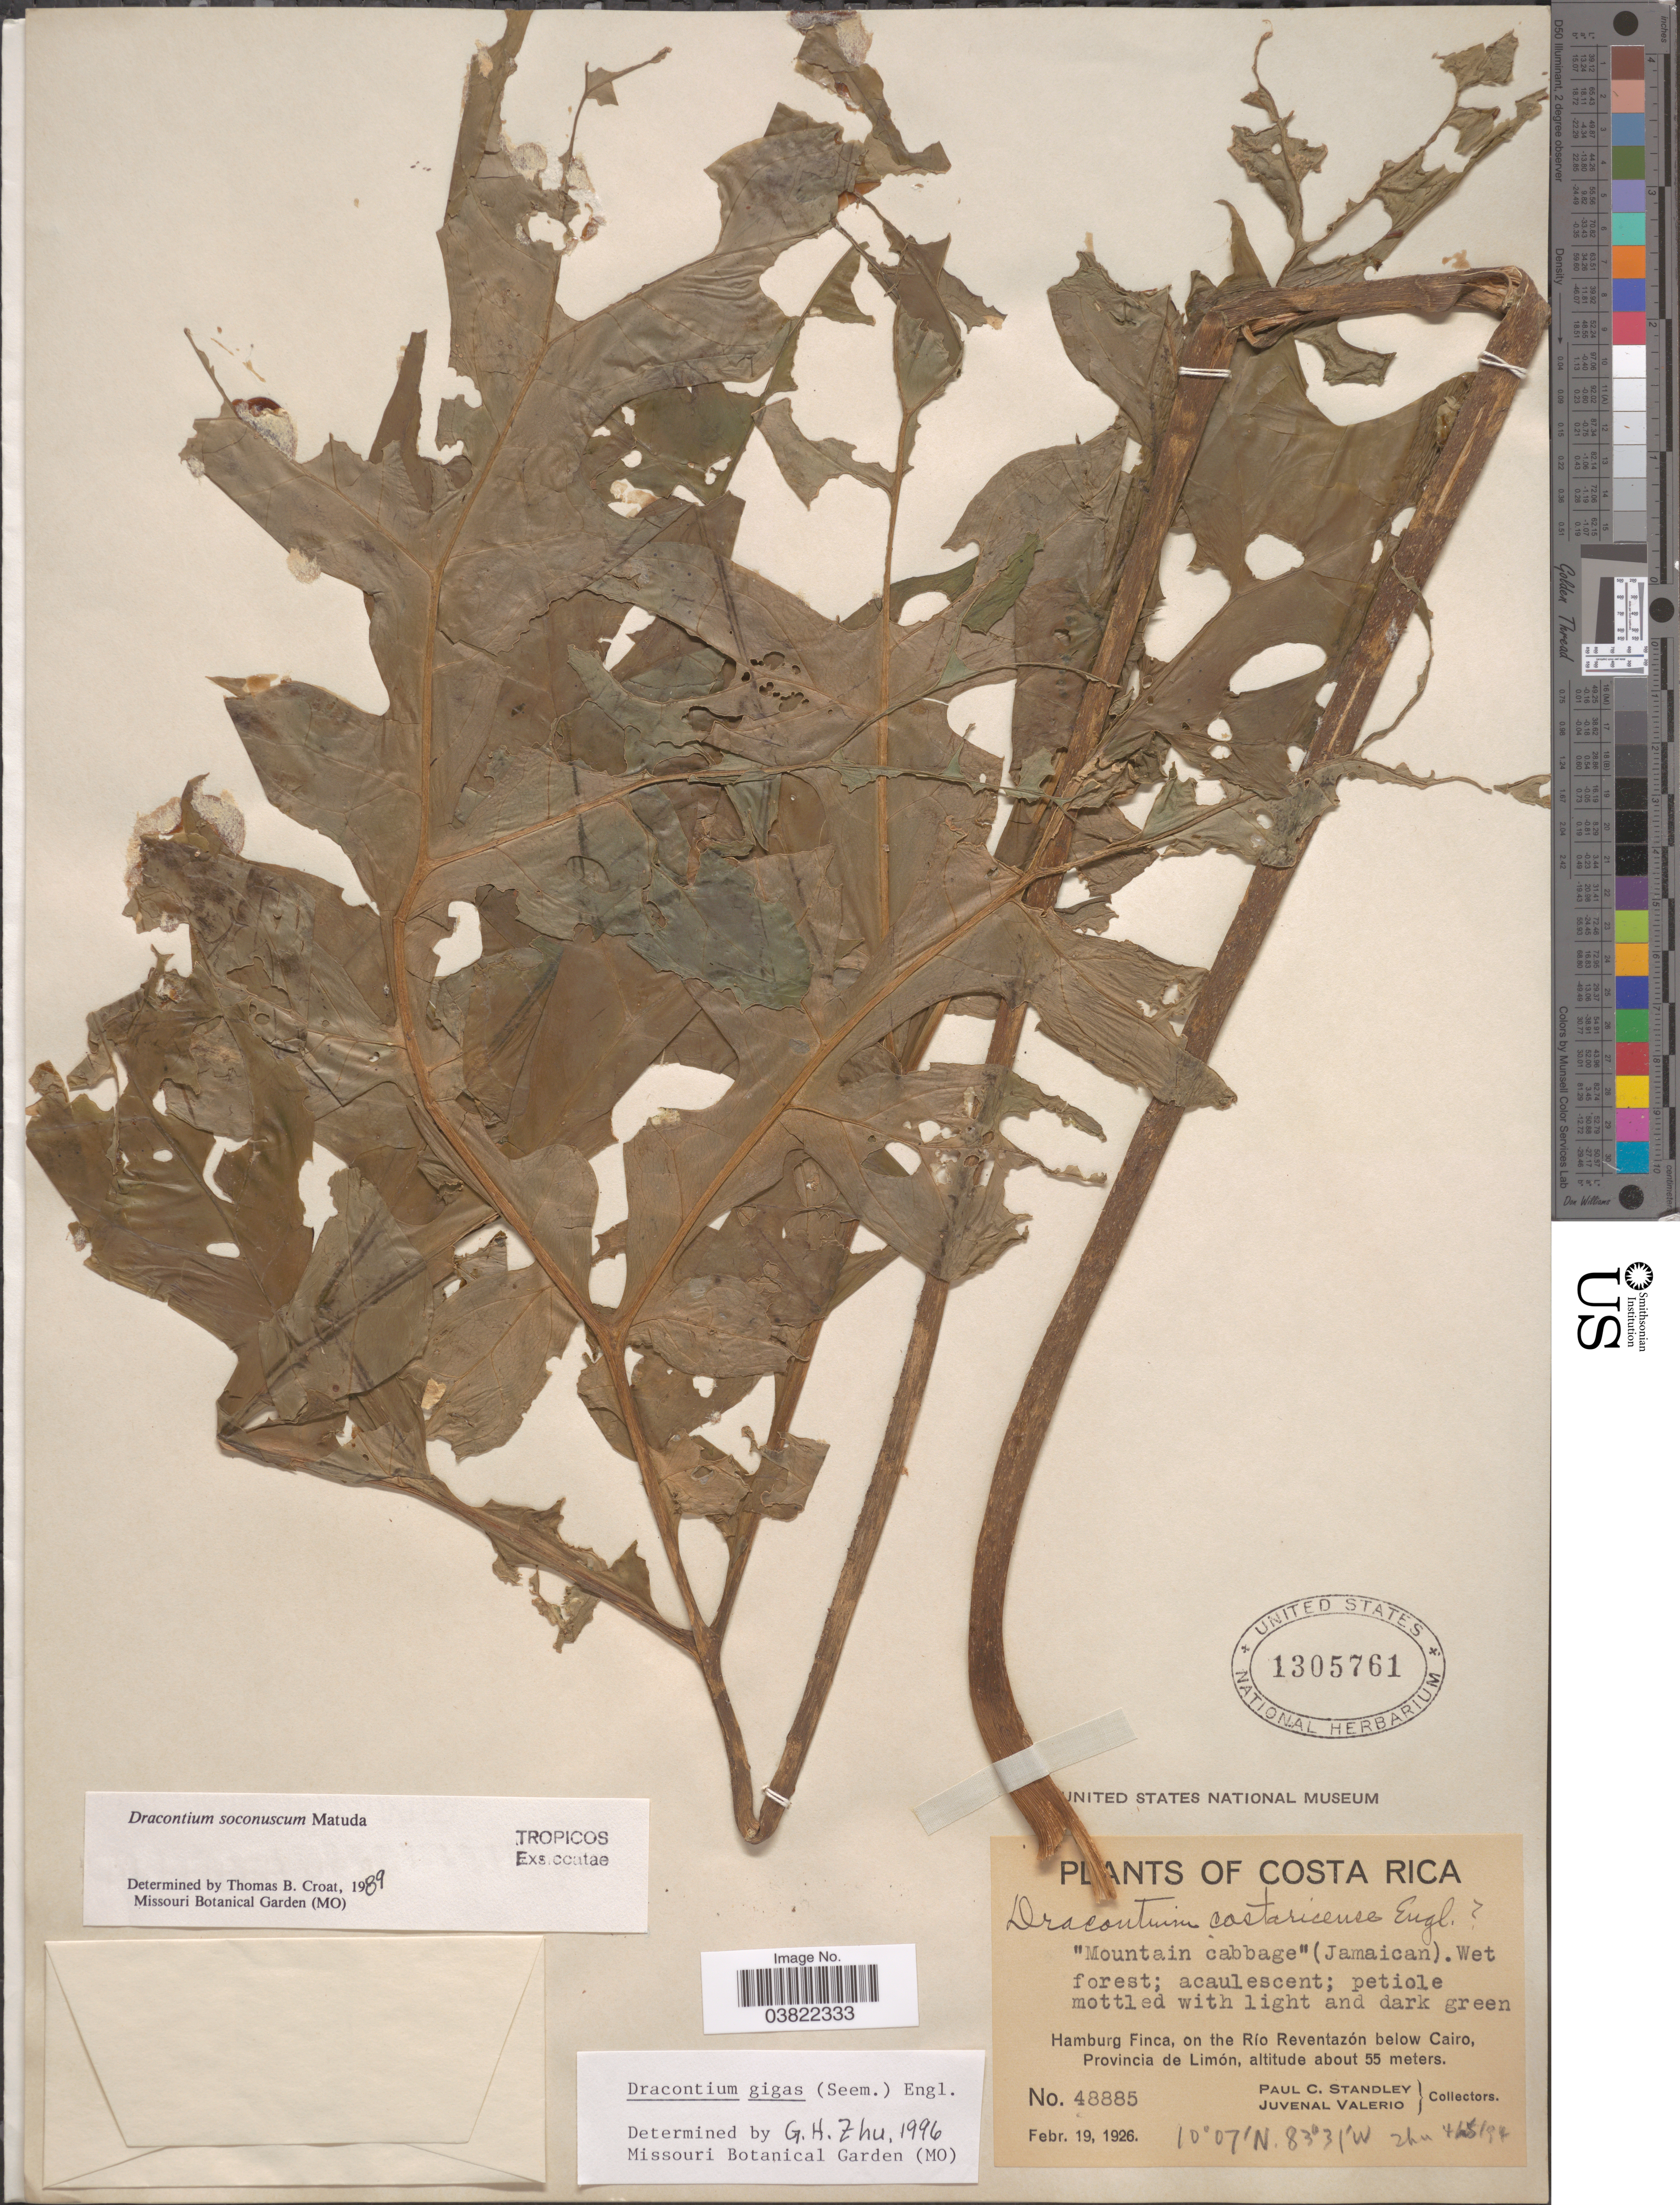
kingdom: Plantae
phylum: Tracheophyta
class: Liliopsida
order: Alismatales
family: Araceae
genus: Dracontium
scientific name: Dracontium gigas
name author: (Seem.) Engl.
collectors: P. C. Standley & J. Valerio R.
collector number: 48885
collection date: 1926-02-19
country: Costa Rica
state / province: Limón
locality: Hamburg Finca, on the Río Reventazón below Cairo.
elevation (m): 55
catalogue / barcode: US 1305761